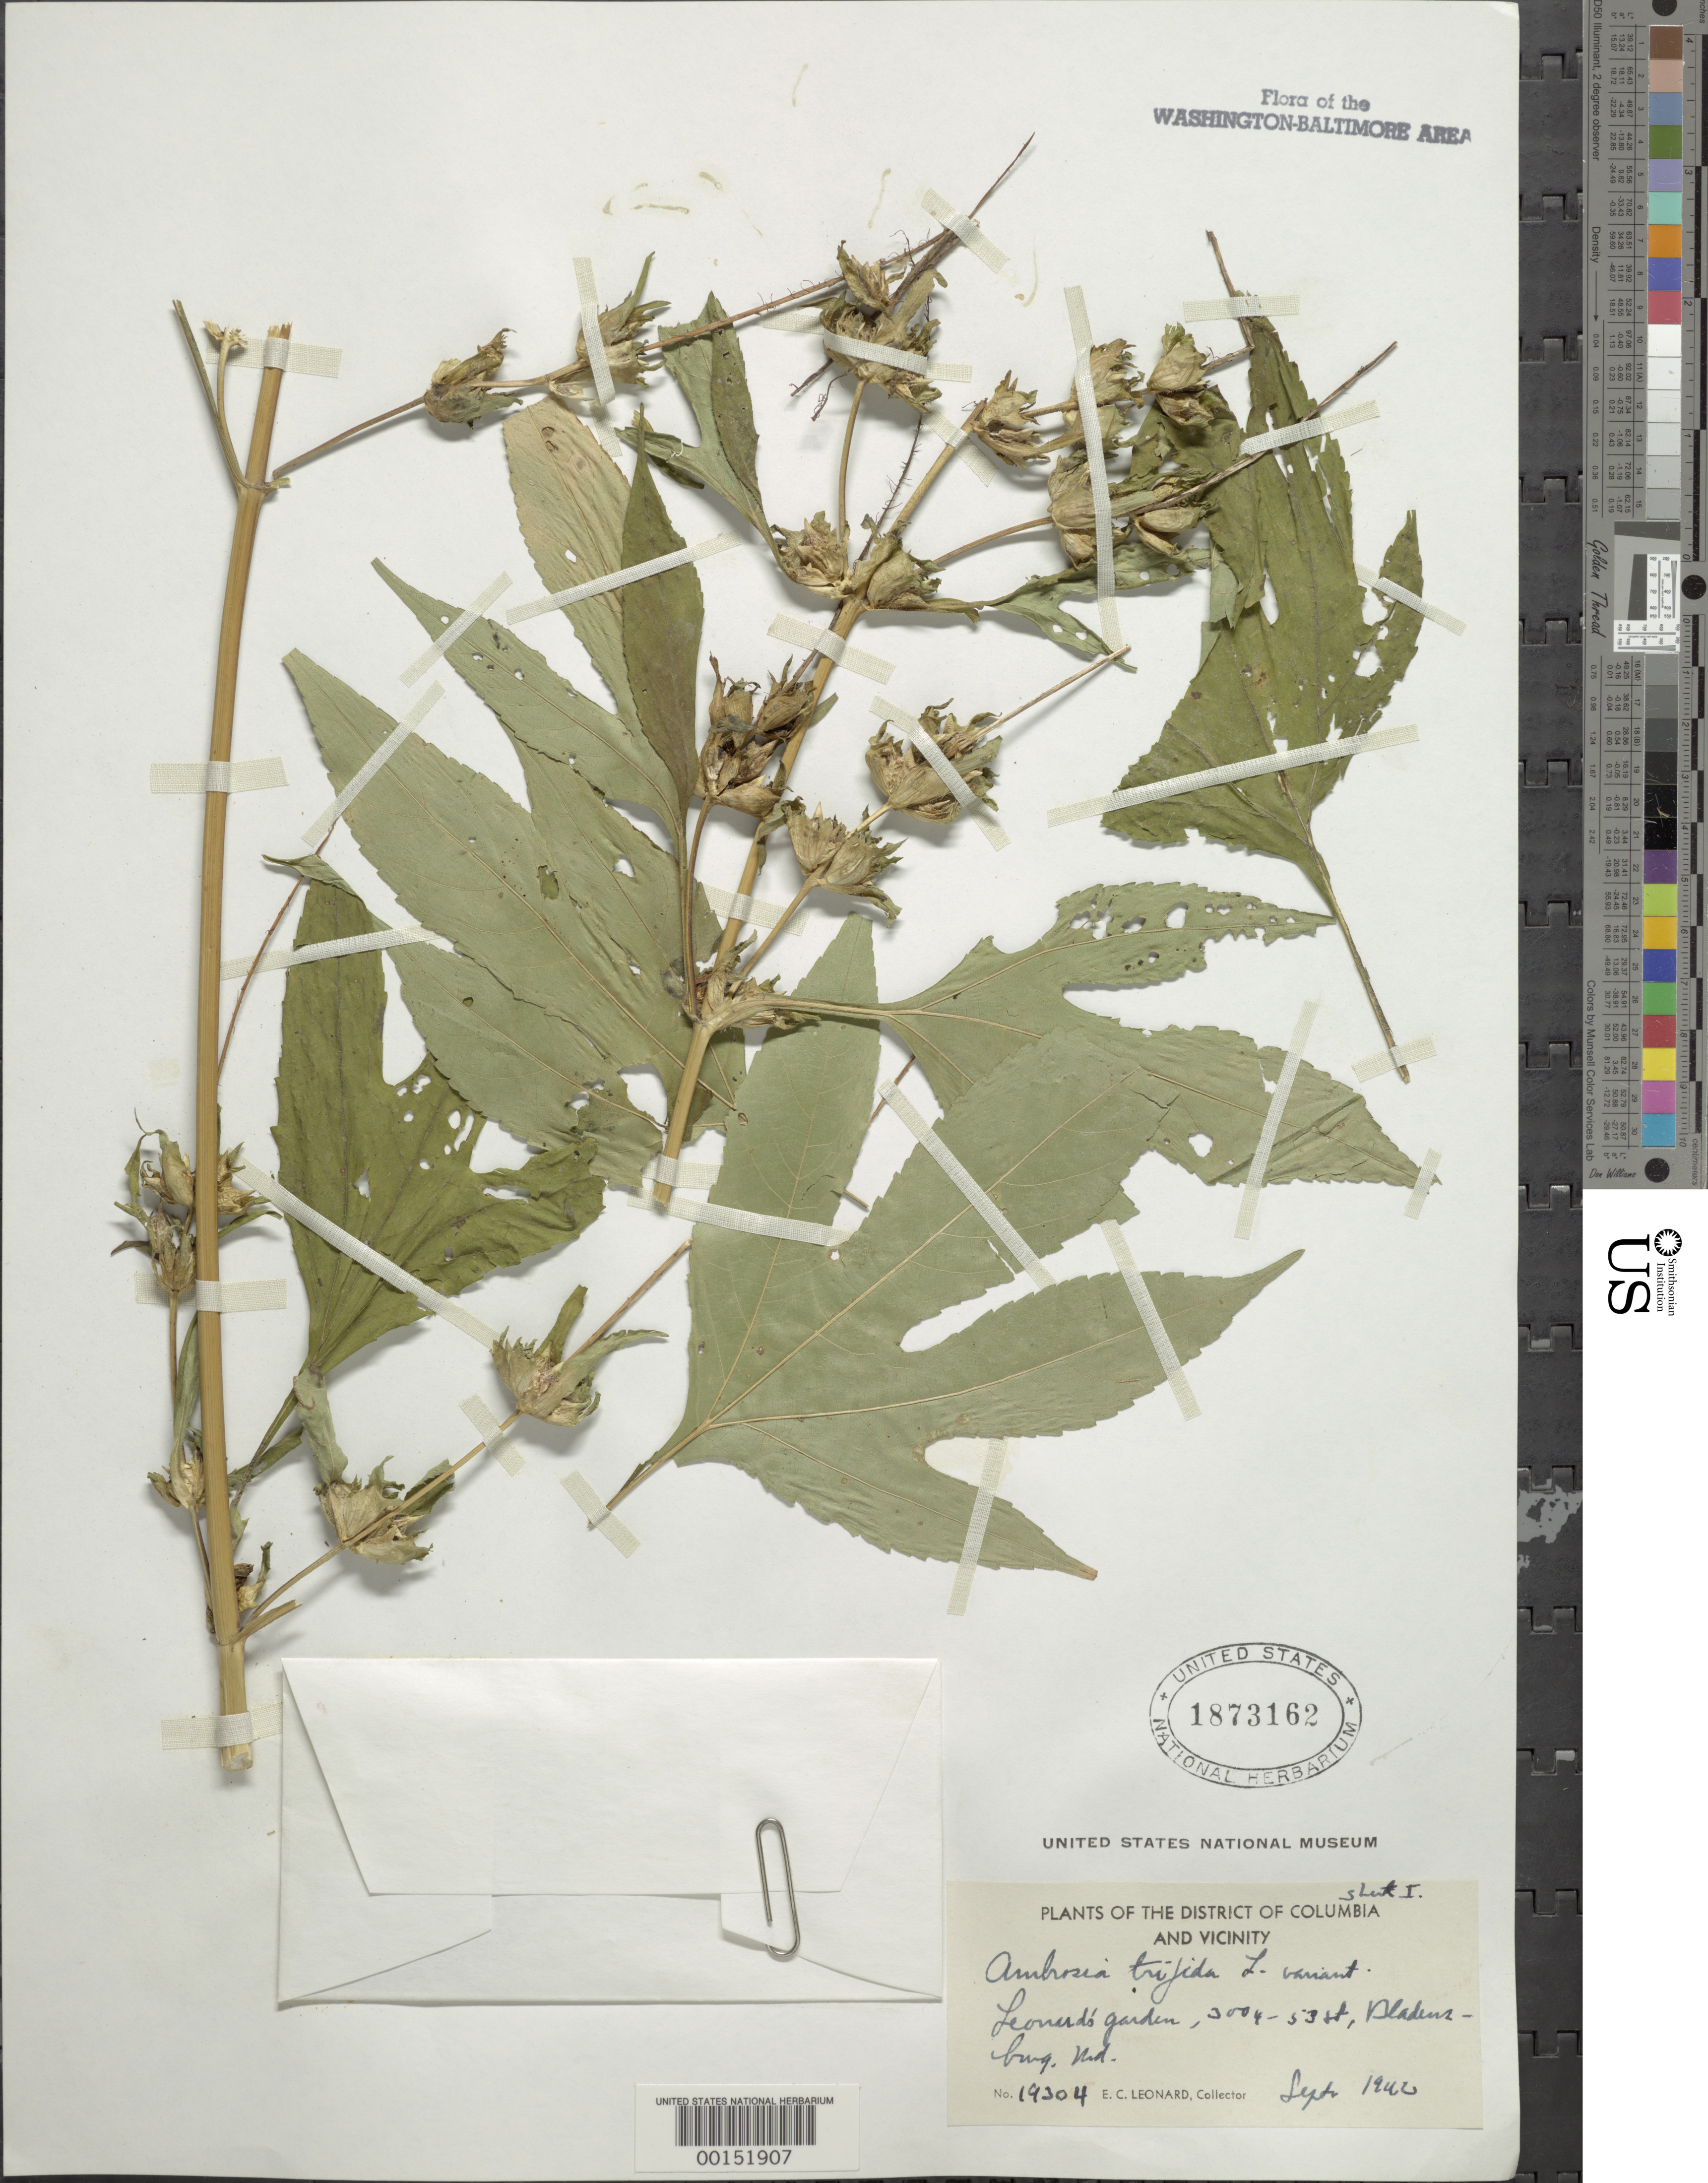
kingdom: Plantae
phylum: Tracheophyta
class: Magnoliopsida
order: Asterales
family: Asteraceae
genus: Ambrosia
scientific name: Ambrosia trifida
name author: L.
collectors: E. C. Leonard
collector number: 19304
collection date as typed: Sep 1942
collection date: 1942-09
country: United States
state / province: Maryland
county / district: Prince George's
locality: Bladensburg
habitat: Leonards garden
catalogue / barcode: US 1873162